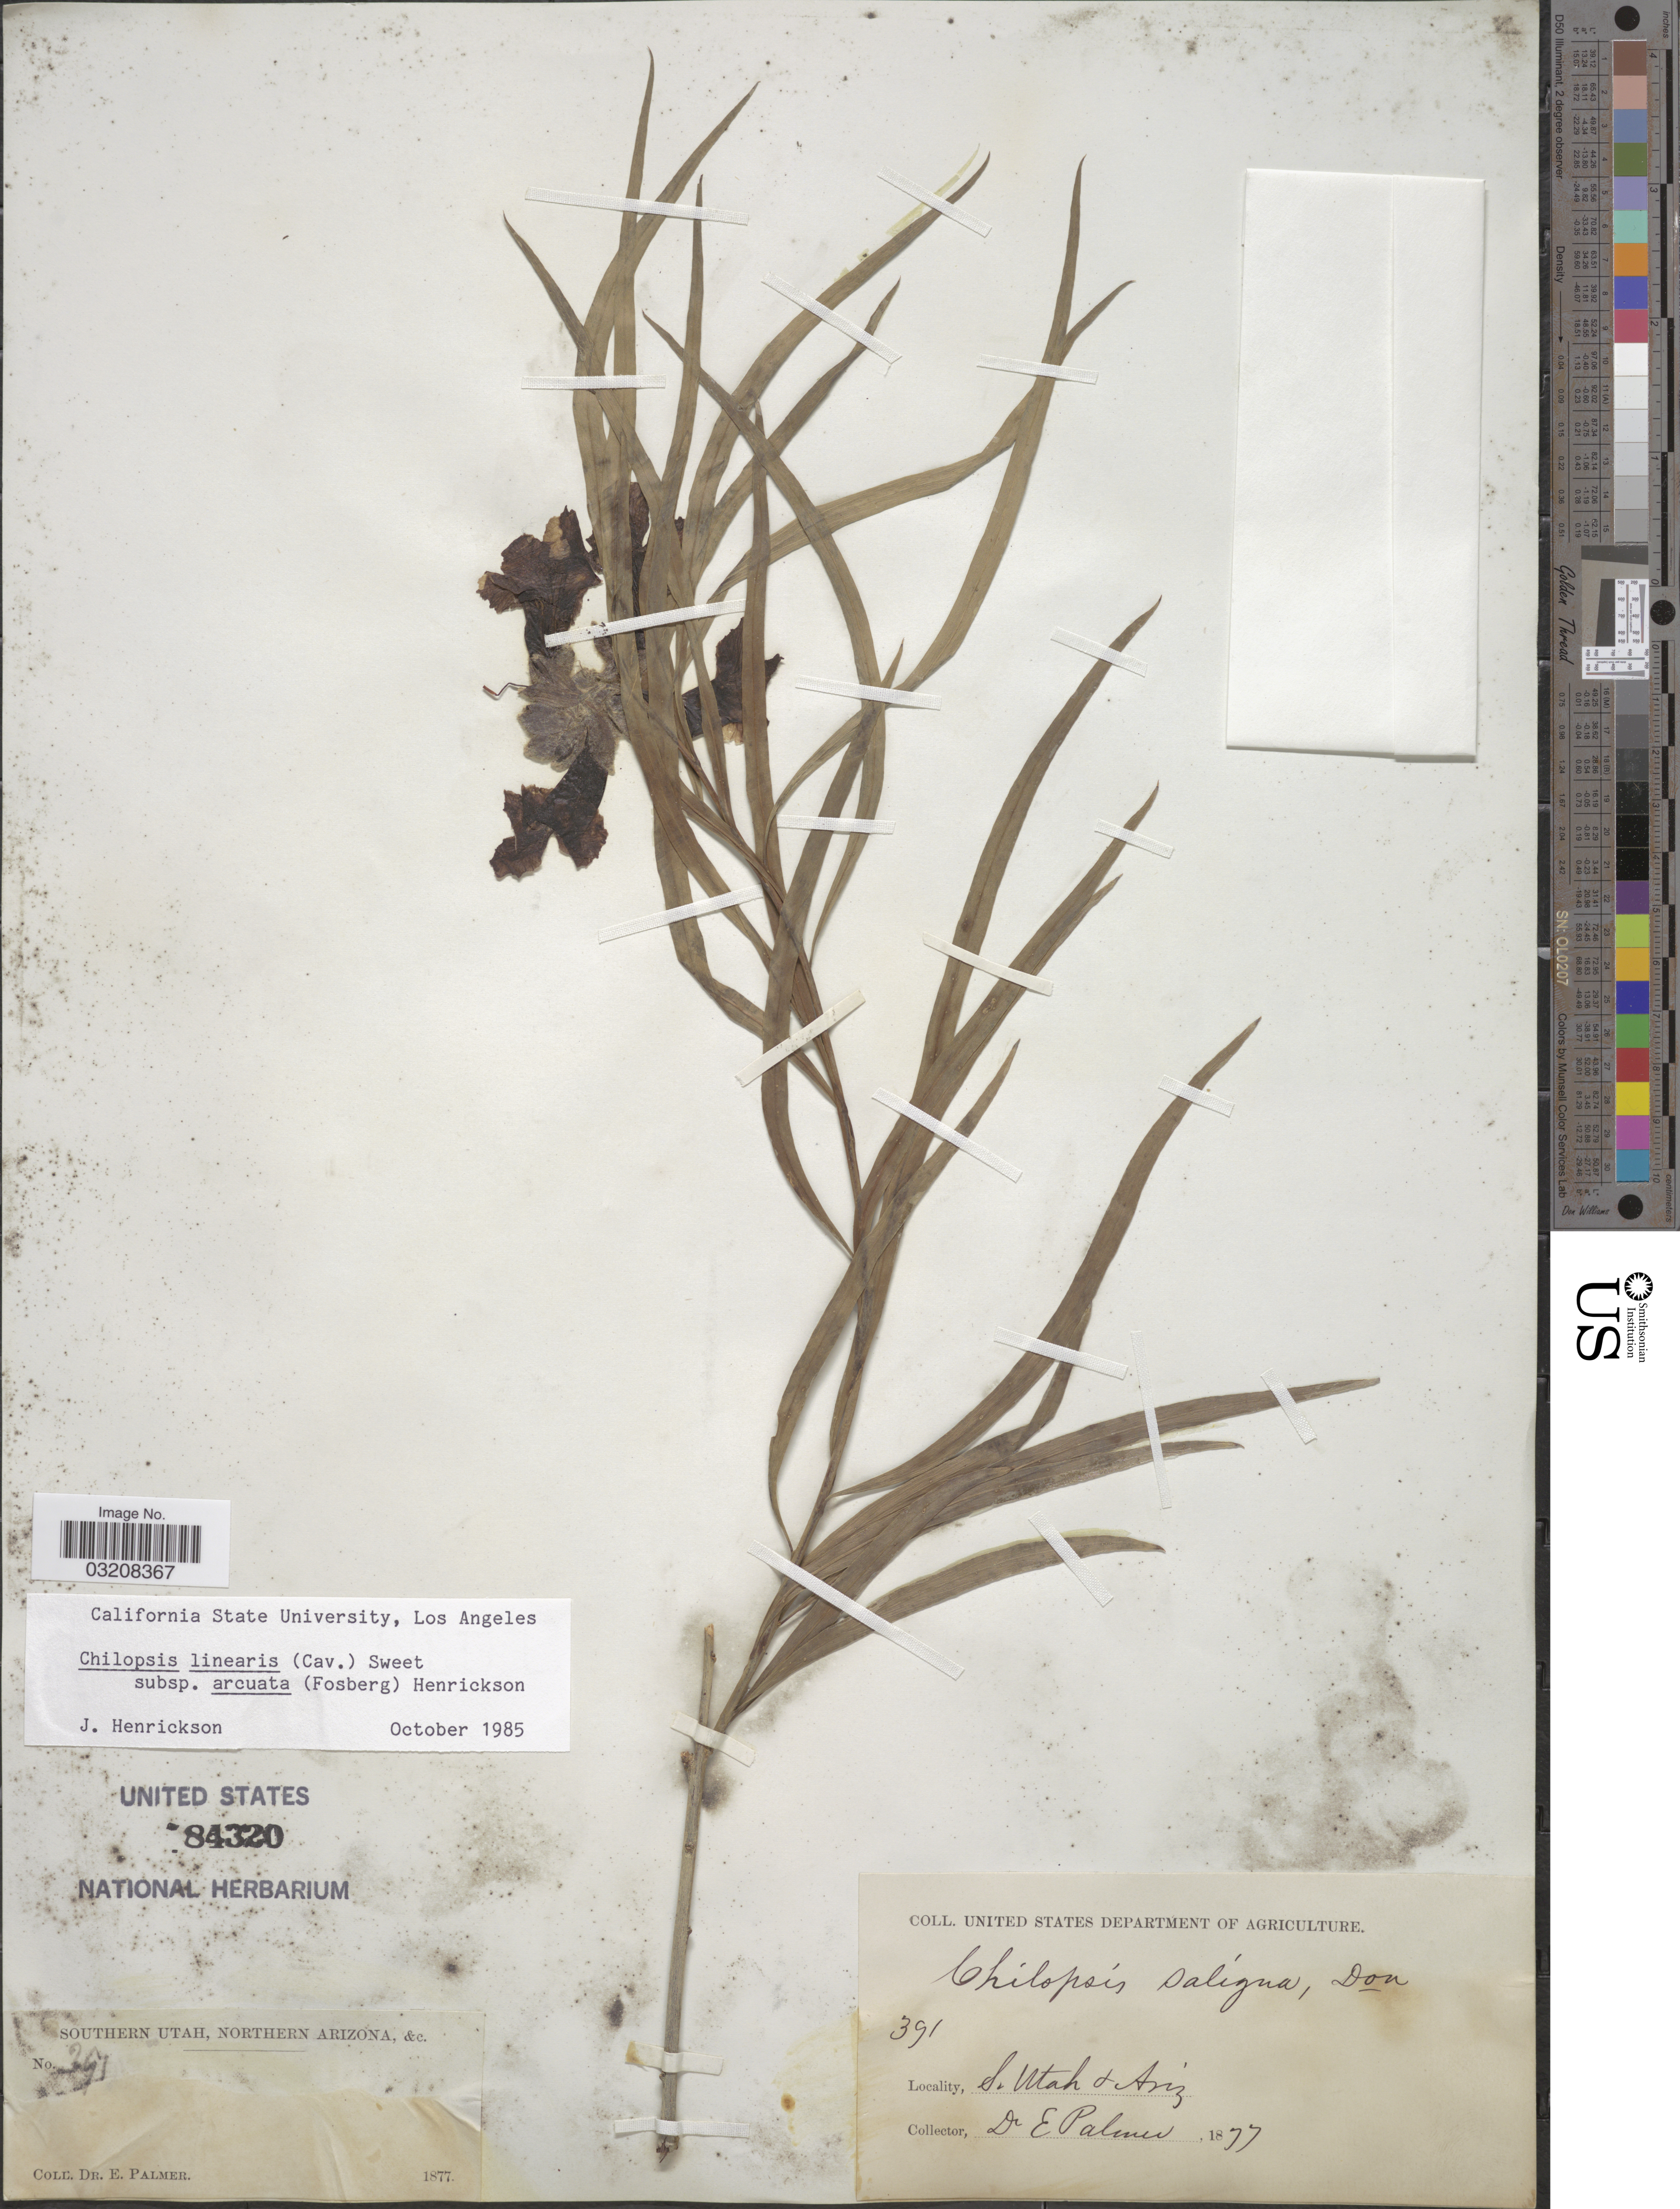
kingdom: Plantae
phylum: Tracheophyta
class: Magnoliopsida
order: Lamiales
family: Bignoniaceae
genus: Chilopsis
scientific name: Chilopsis linearis subsp. arcuata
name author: (Fosberg) Henrickson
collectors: E. Palmer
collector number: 391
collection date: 1877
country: United States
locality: Southern Utah, Northern Arizona, &c.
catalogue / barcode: US 84320